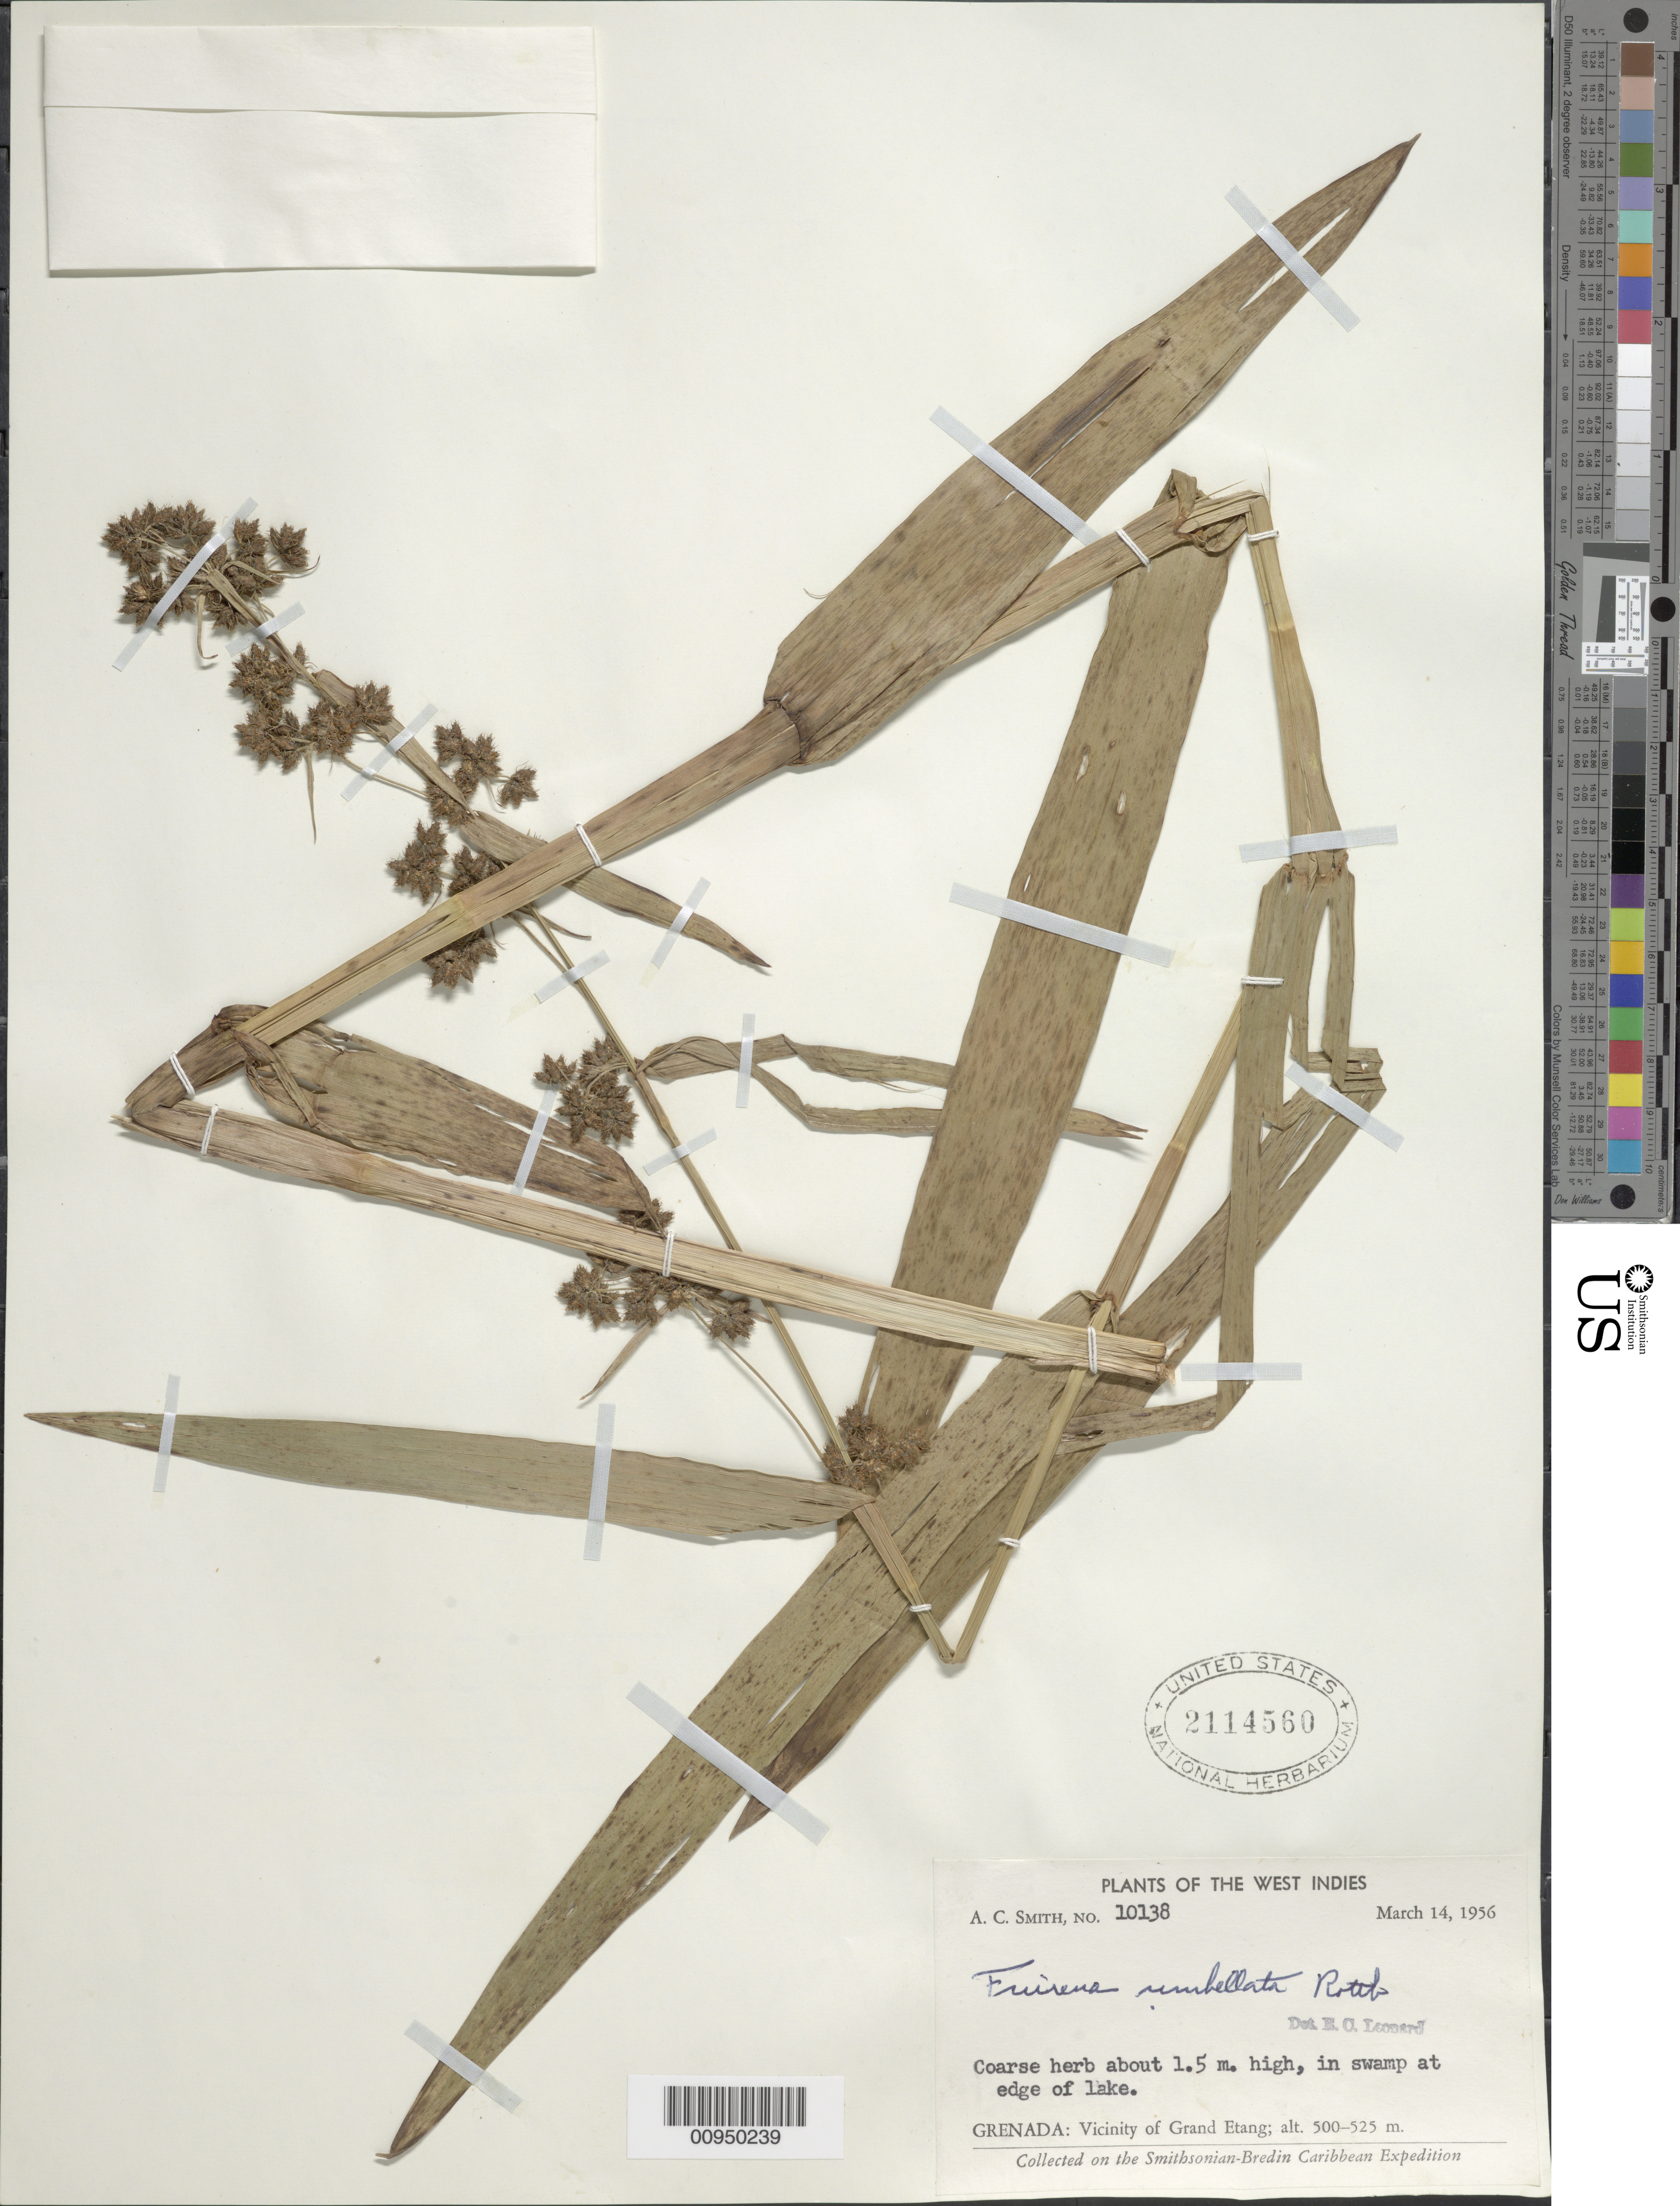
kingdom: Plantae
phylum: Tracheophyta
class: Liliopsida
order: Poales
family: Cyperaceae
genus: Fuirena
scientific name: Fuirena umbellata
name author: Rottb.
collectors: A. C. Smith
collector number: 10138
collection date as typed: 14 Mar 1956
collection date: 1956-03-14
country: Grenada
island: Grenada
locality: lake in the vicinity of Grand Etang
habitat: In swamp at edge of lake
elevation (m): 500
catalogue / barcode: US 2114560